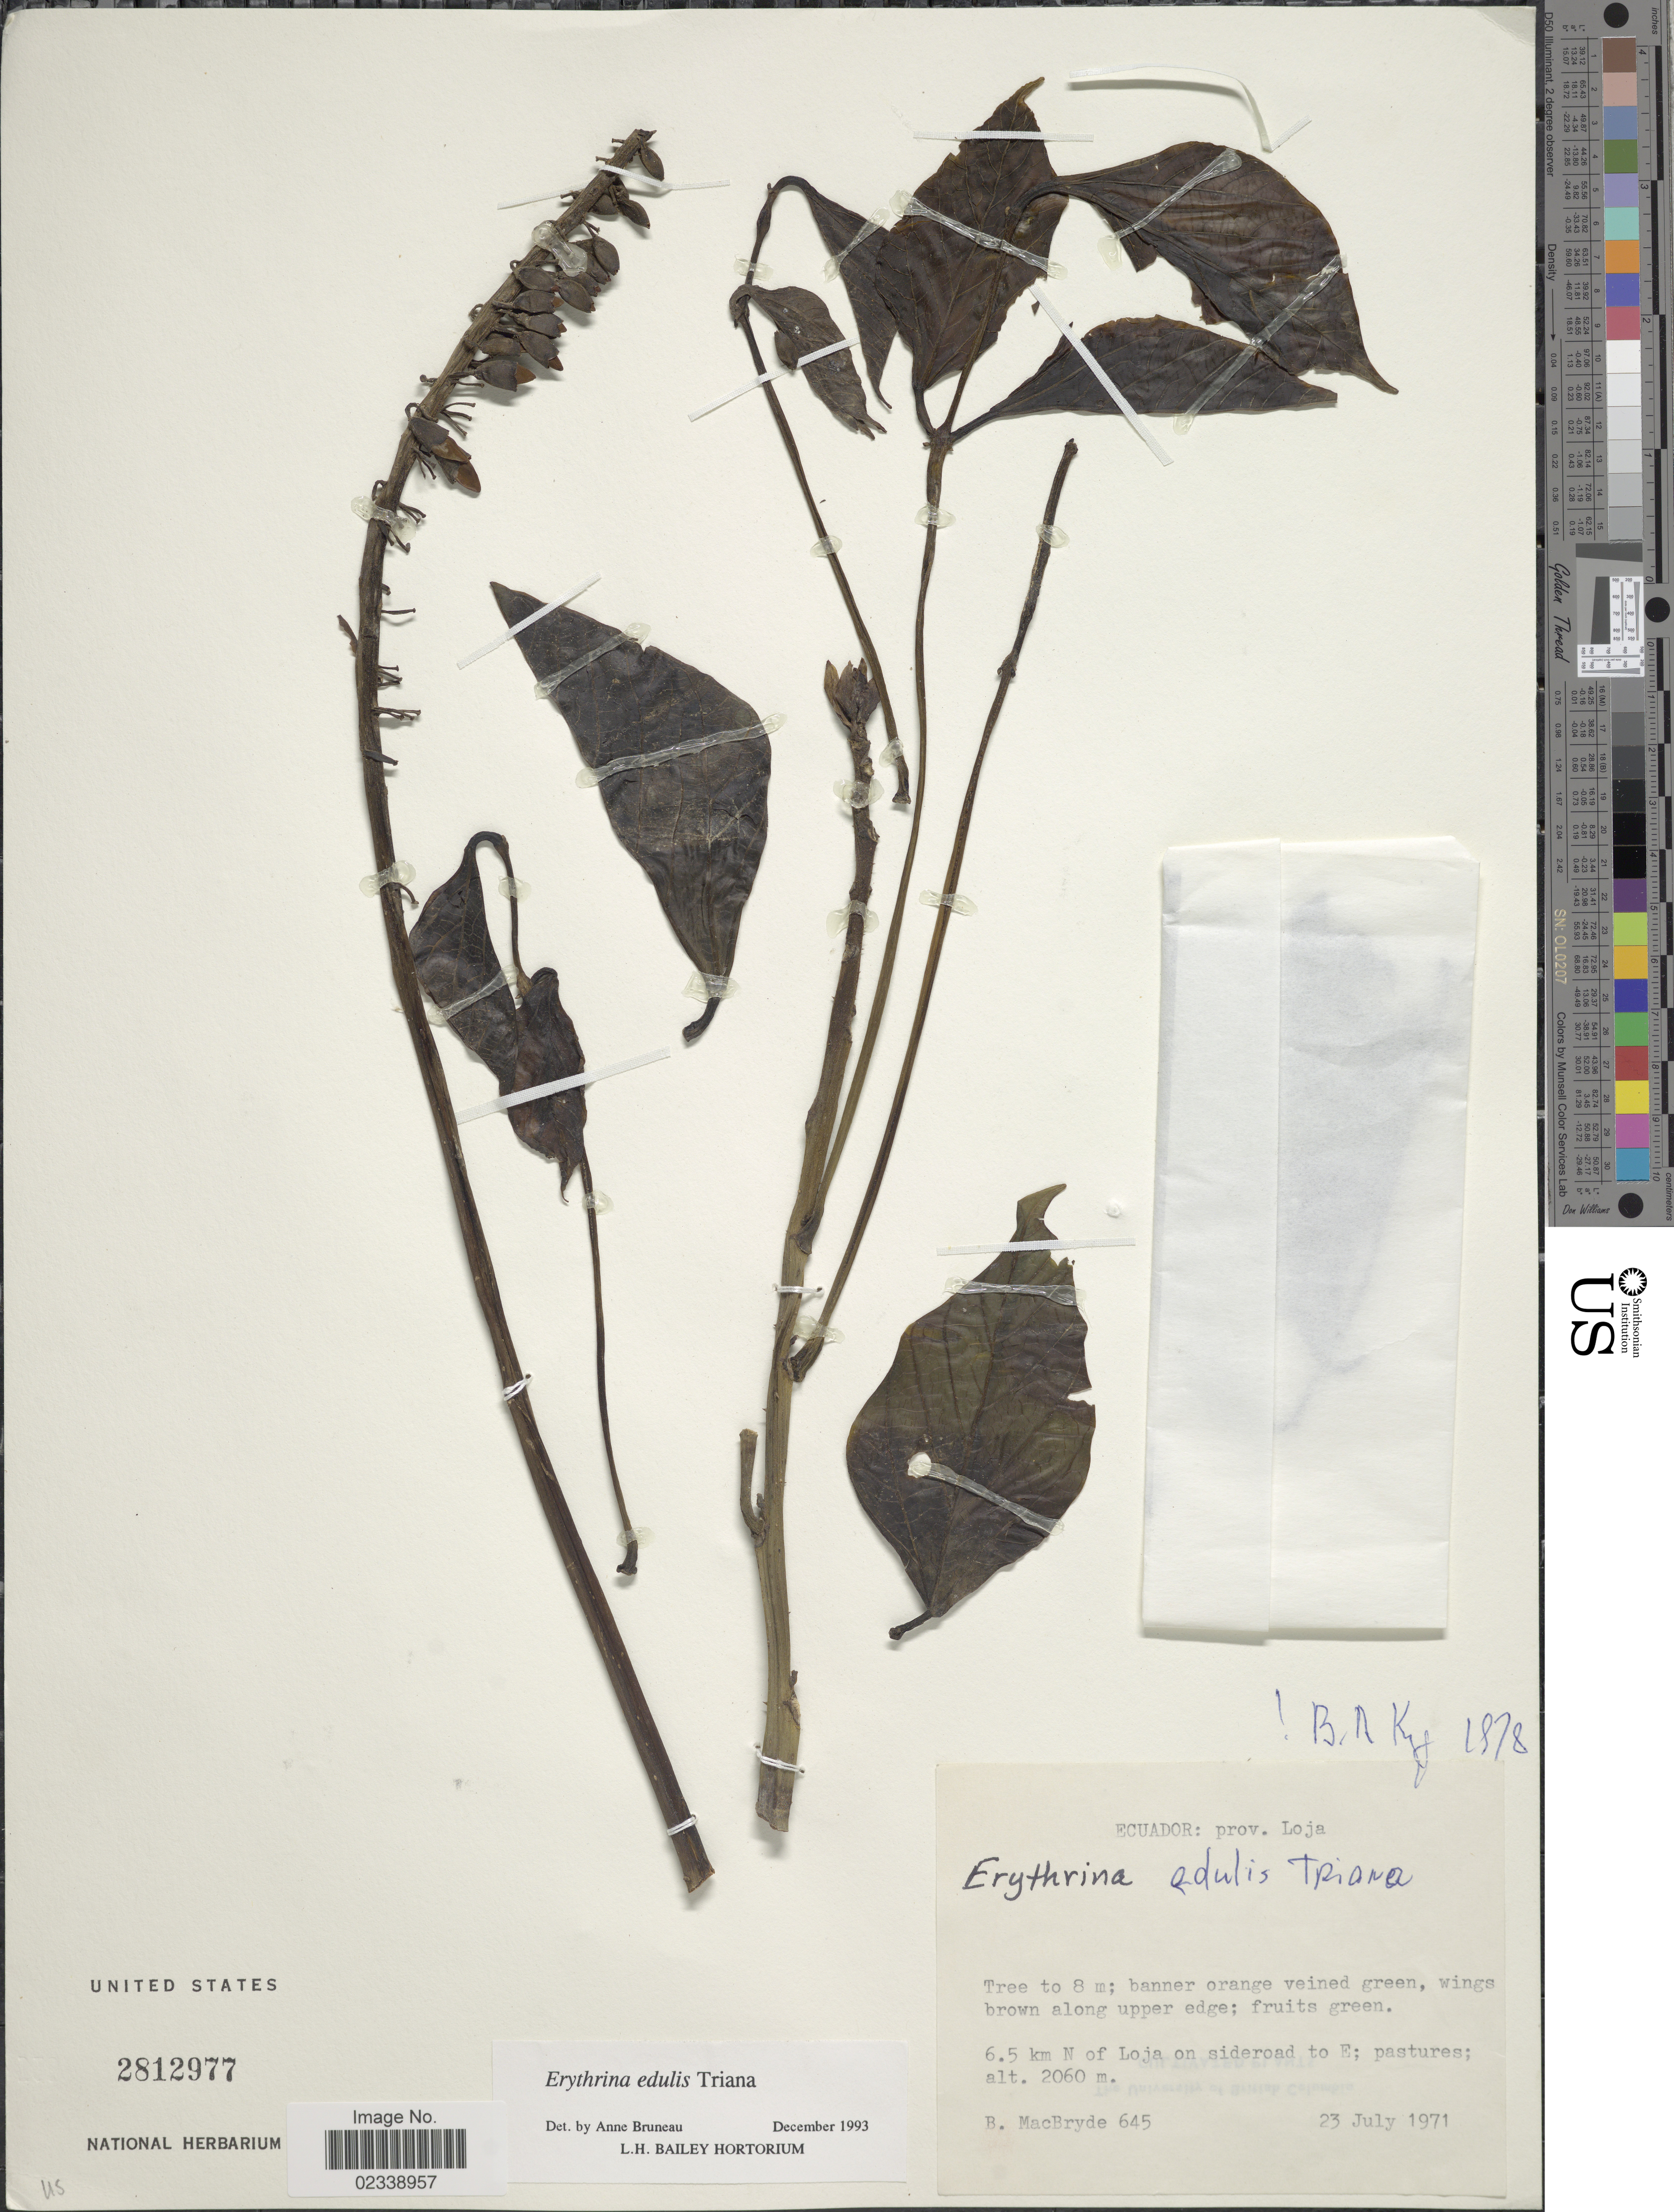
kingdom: Plantae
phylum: Tracheophyta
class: Magnoliopsida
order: Fabales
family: Fabaceae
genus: Erythrina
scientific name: Erythrina edulis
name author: Triana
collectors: B. MacBryde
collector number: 645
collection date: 1971-07-23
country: Ecuador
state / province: Loja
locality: Along upper edge, 6.5 km N of Loja on sideroad to E; pastures.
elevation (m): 2060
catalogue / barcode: US 2812977